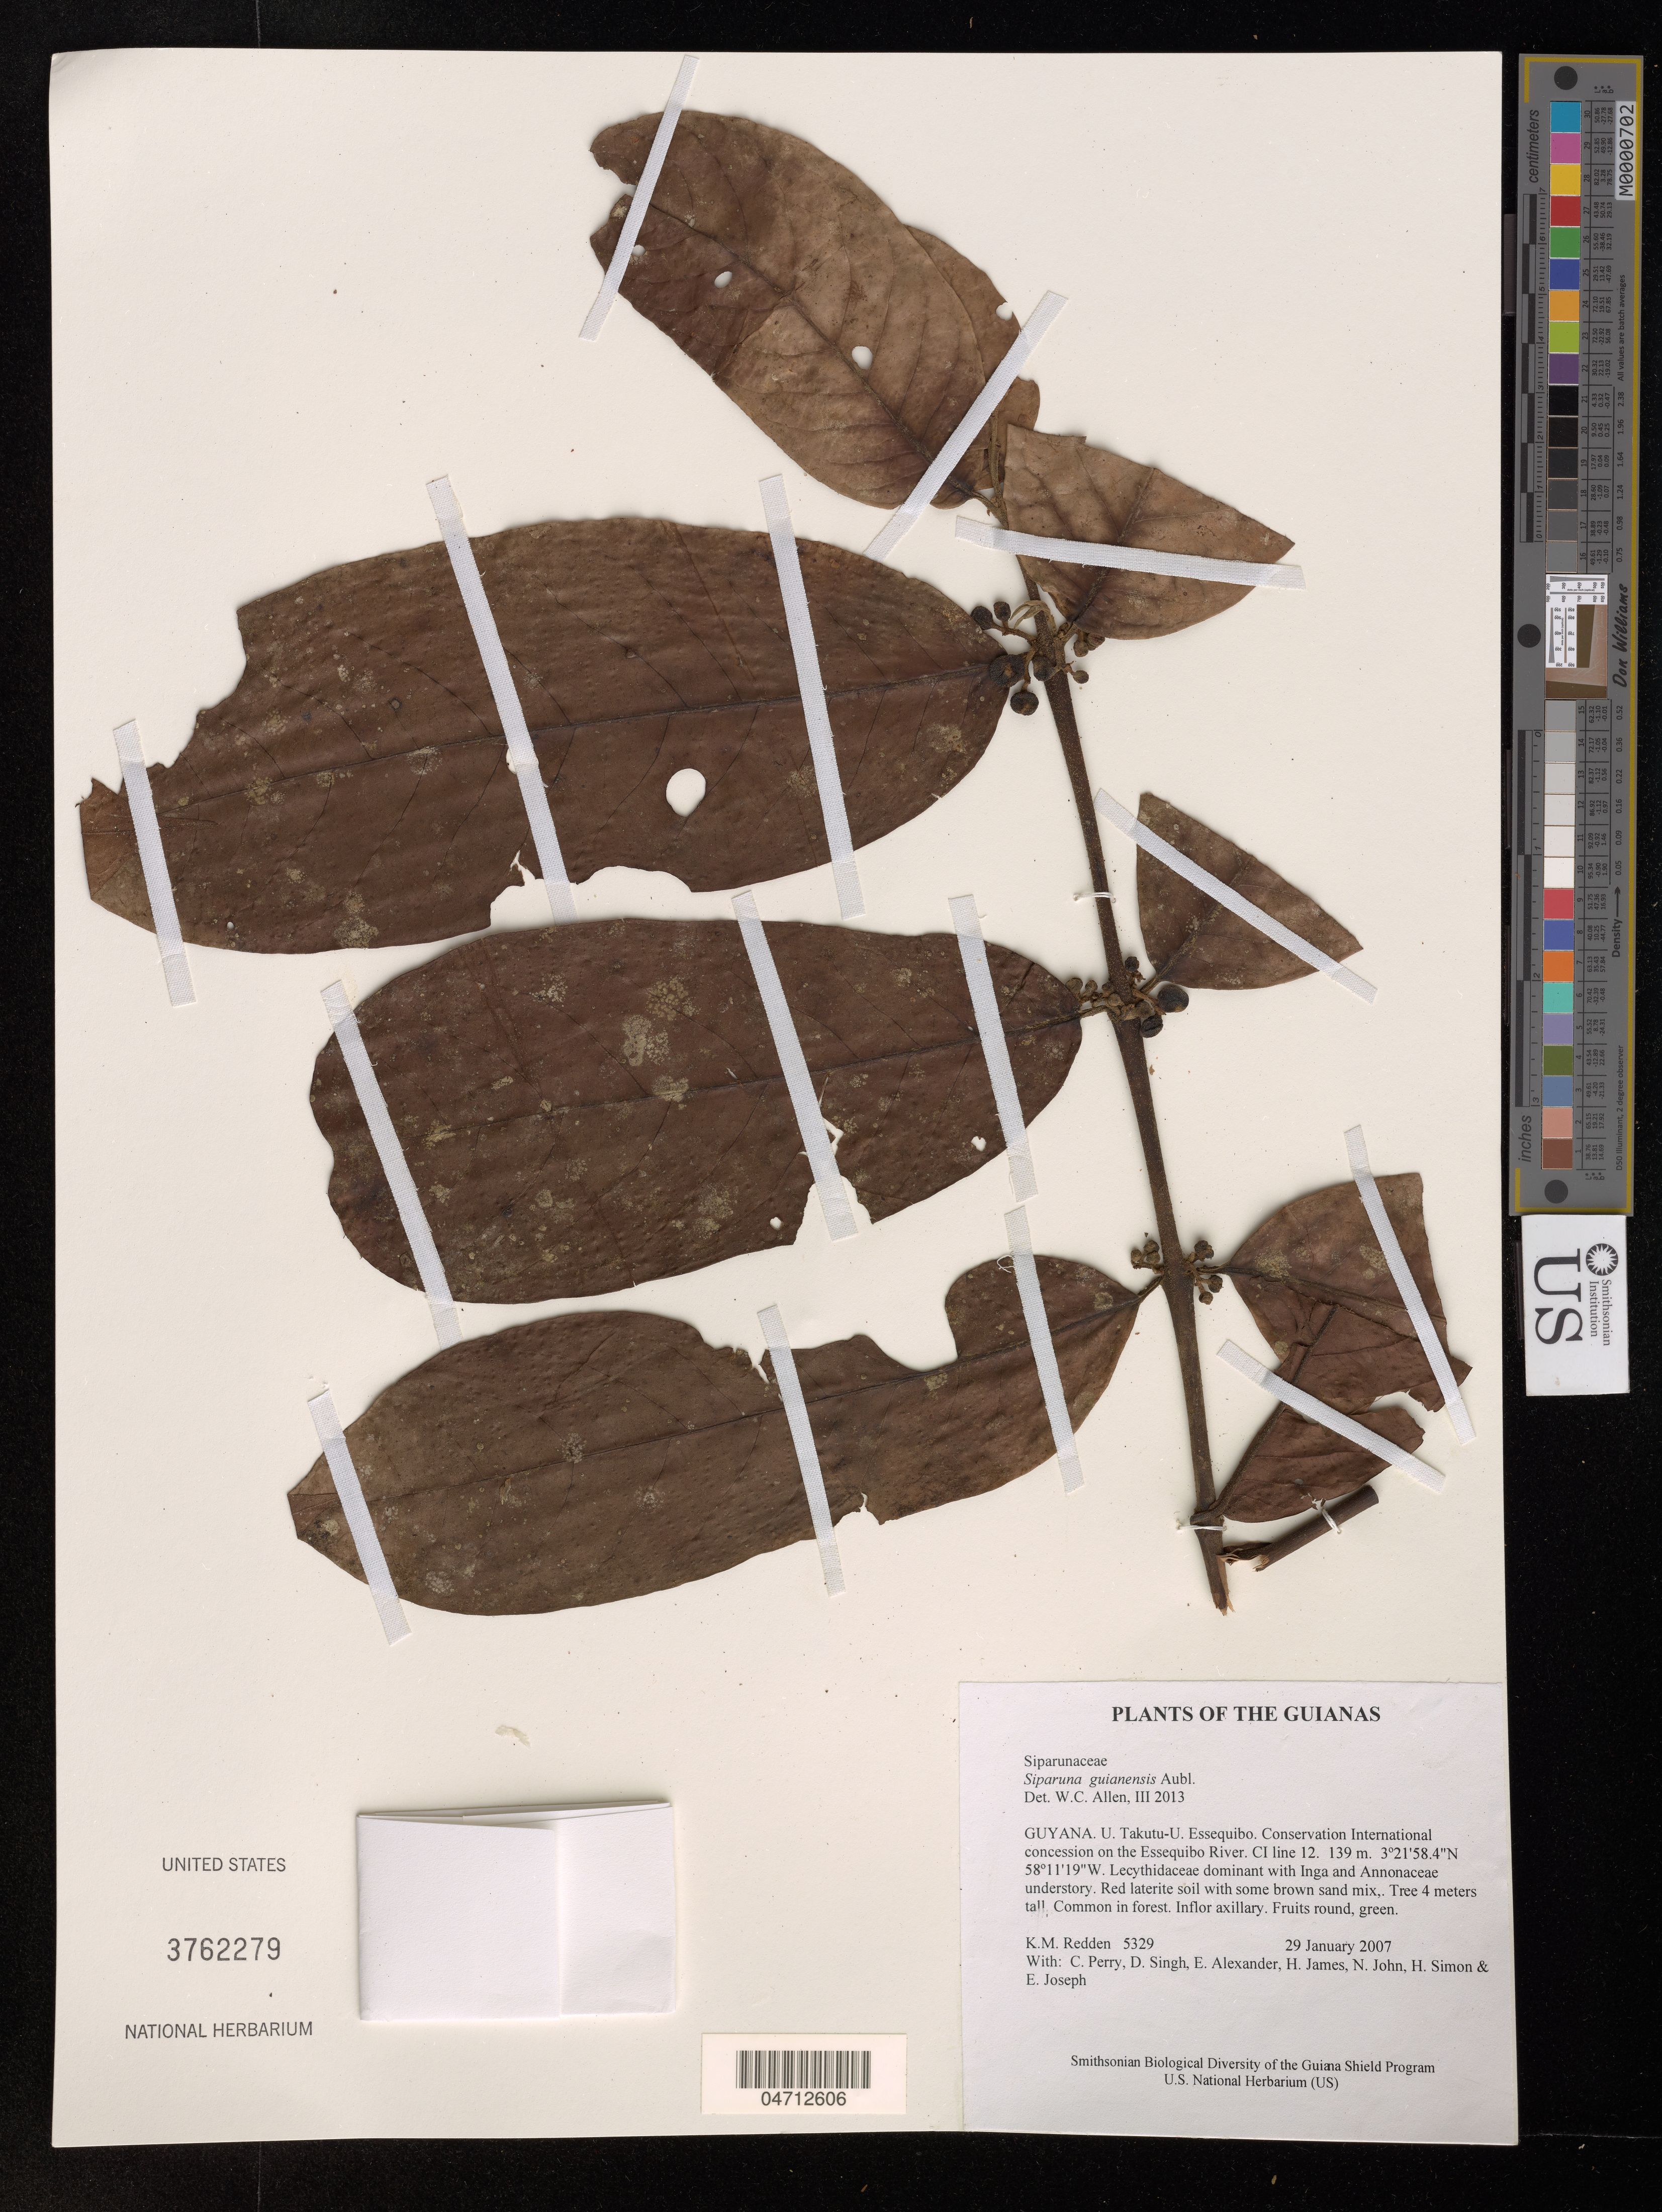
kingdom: Plantae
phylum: Tracheophyta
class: Magnoliopsida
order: Laurales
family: Siparunaceae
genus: Siparuna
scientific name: Siparuna guianensis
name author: Aubl.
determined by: Allen, W. C.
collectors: K. M. Redden, C. Perry, D. Singh, E. Alexander, H. James, N. John, H. Simon & E. Joseph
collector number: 5329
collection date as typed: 29 January 2007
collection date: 2007-01-29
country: Guyana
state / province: U. Takutu-U. Essequibo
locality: Conservation International concession on the Essequibo River. CI line 12.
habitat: Lecythidaceae dominant with Inga and Annonaceae understory. Red laterite soil with some brown sand mix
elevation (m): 139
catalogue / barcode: US 3762279